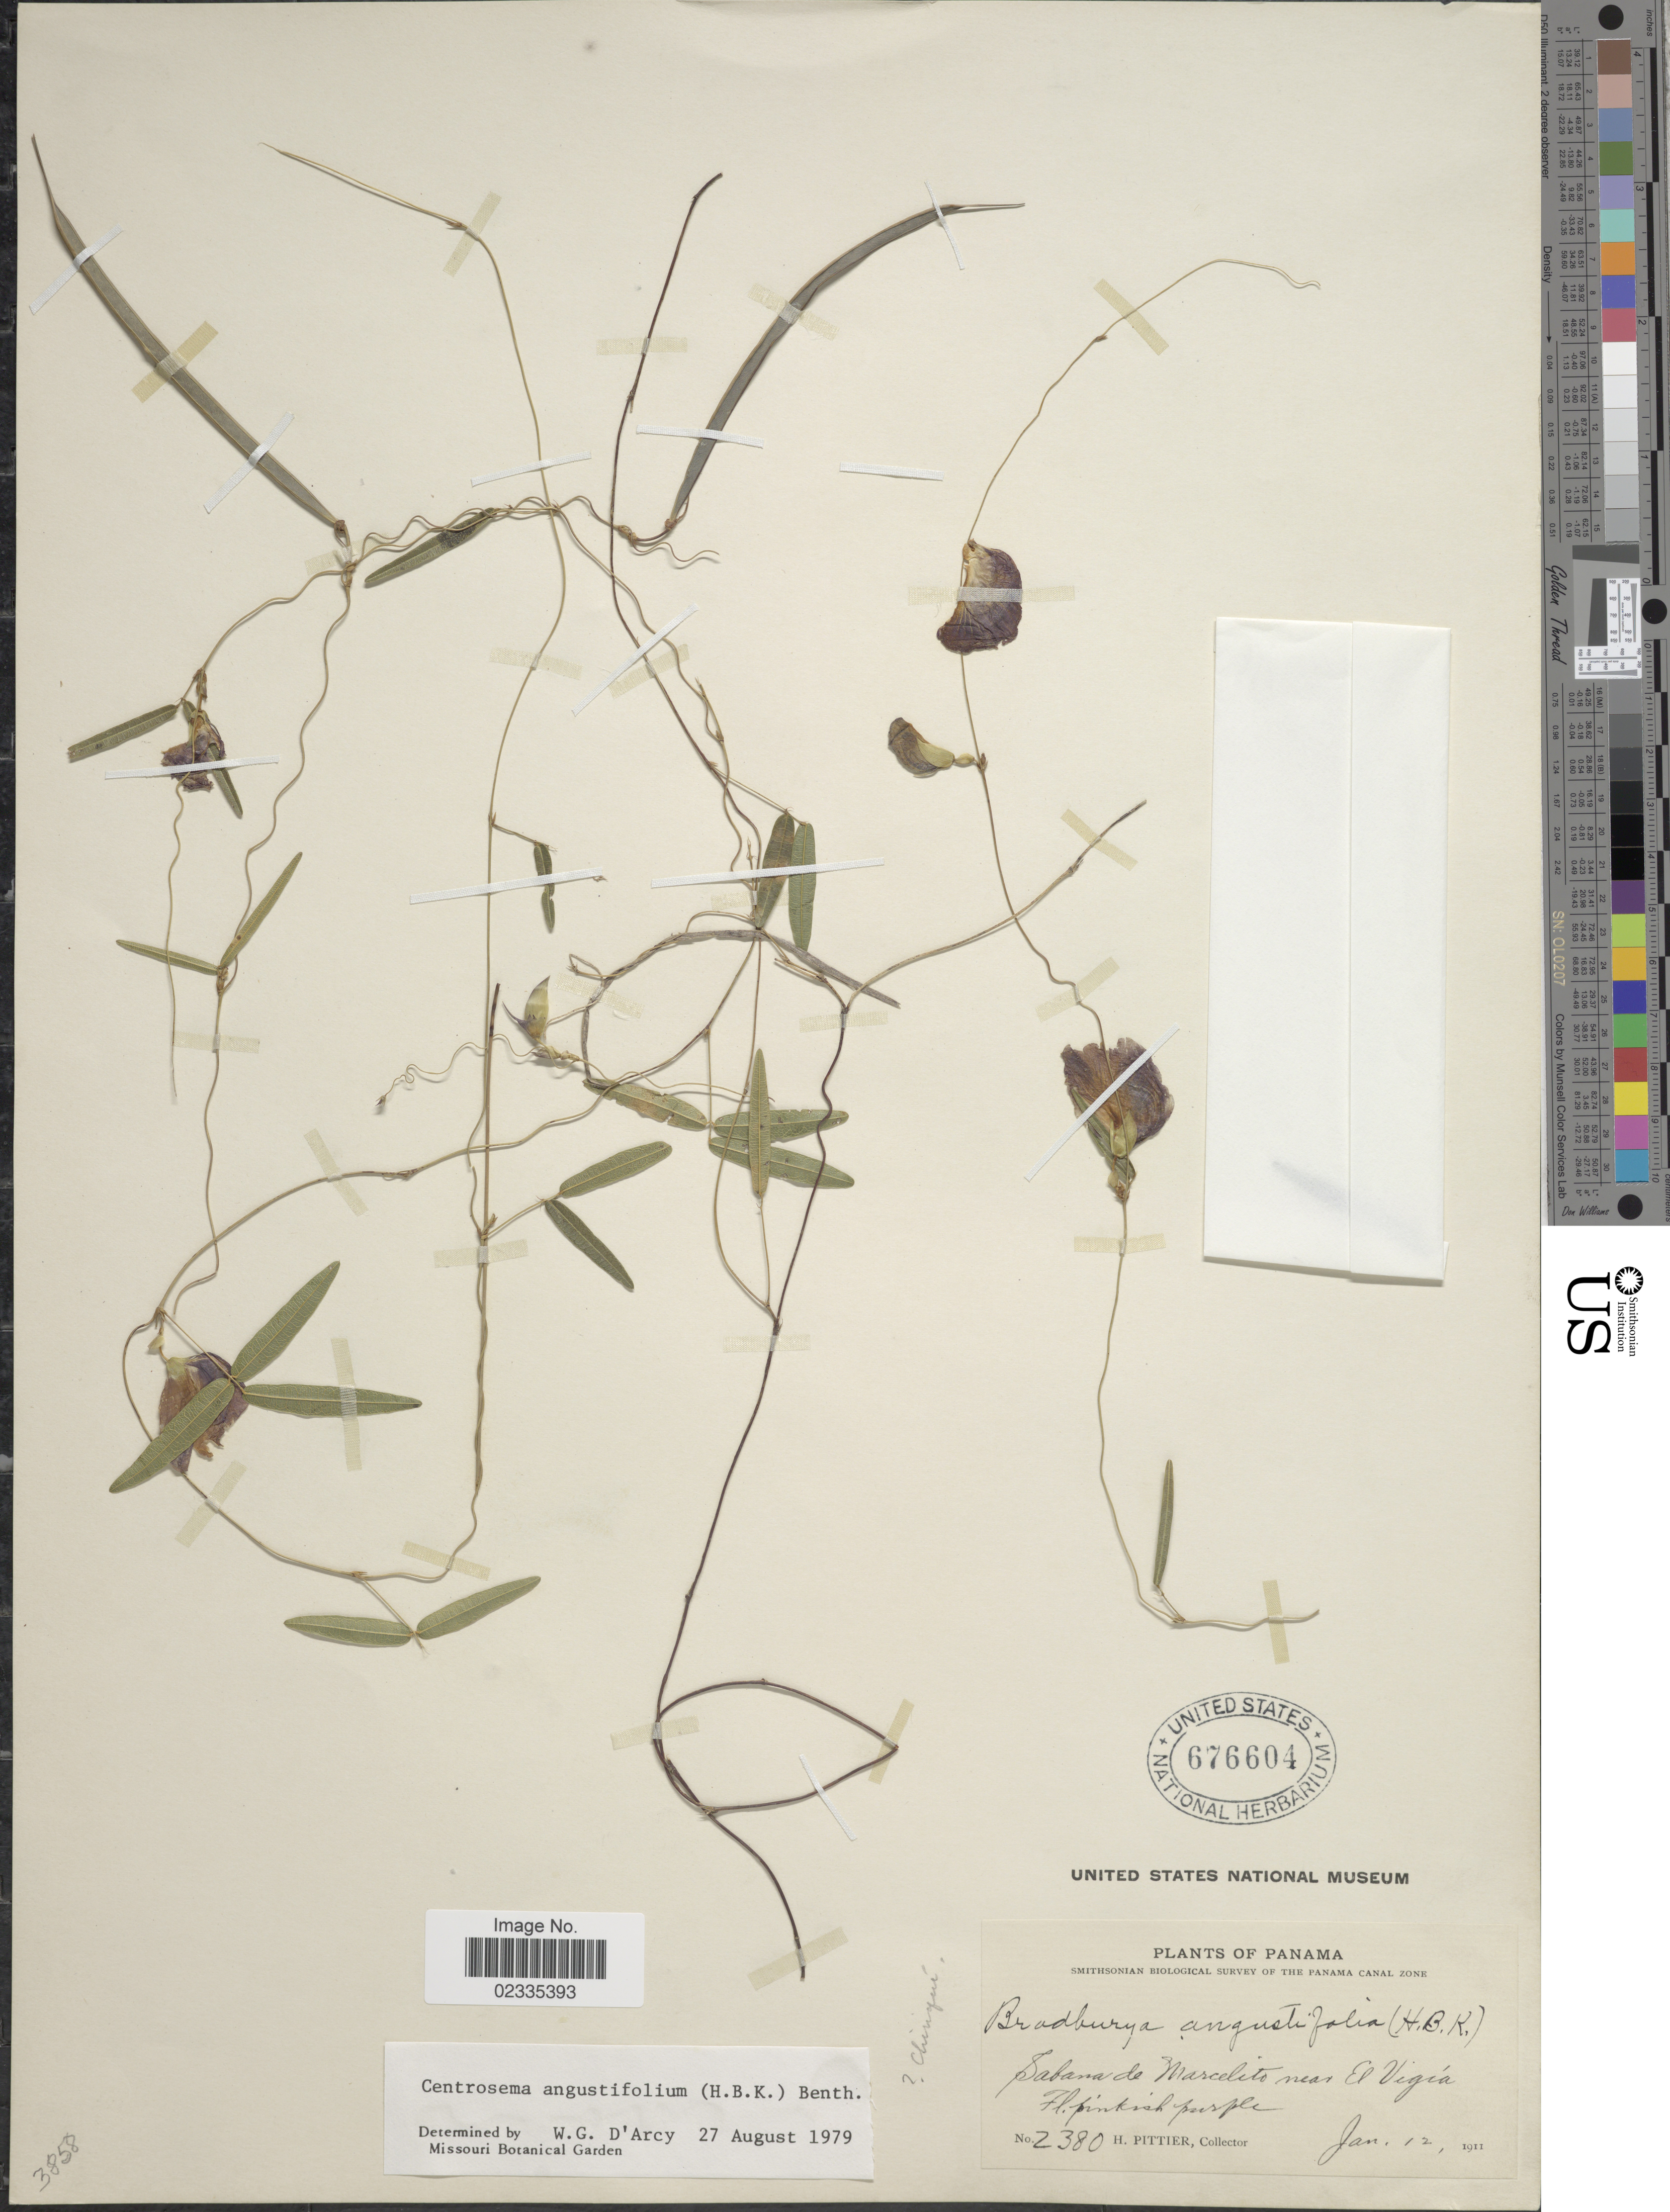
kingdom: Plantae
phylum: Tracheophyta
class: Magnoliopsida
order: Fabales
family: Fabaceae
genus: Centrosema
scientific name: Centrosema angustifolium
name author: (Kunth) Benth.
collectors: H. F. Pittier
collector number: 12380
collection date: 1911-01-12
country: Panama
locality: Sabana de Marcelito near El Vigia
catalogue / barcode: US 676604